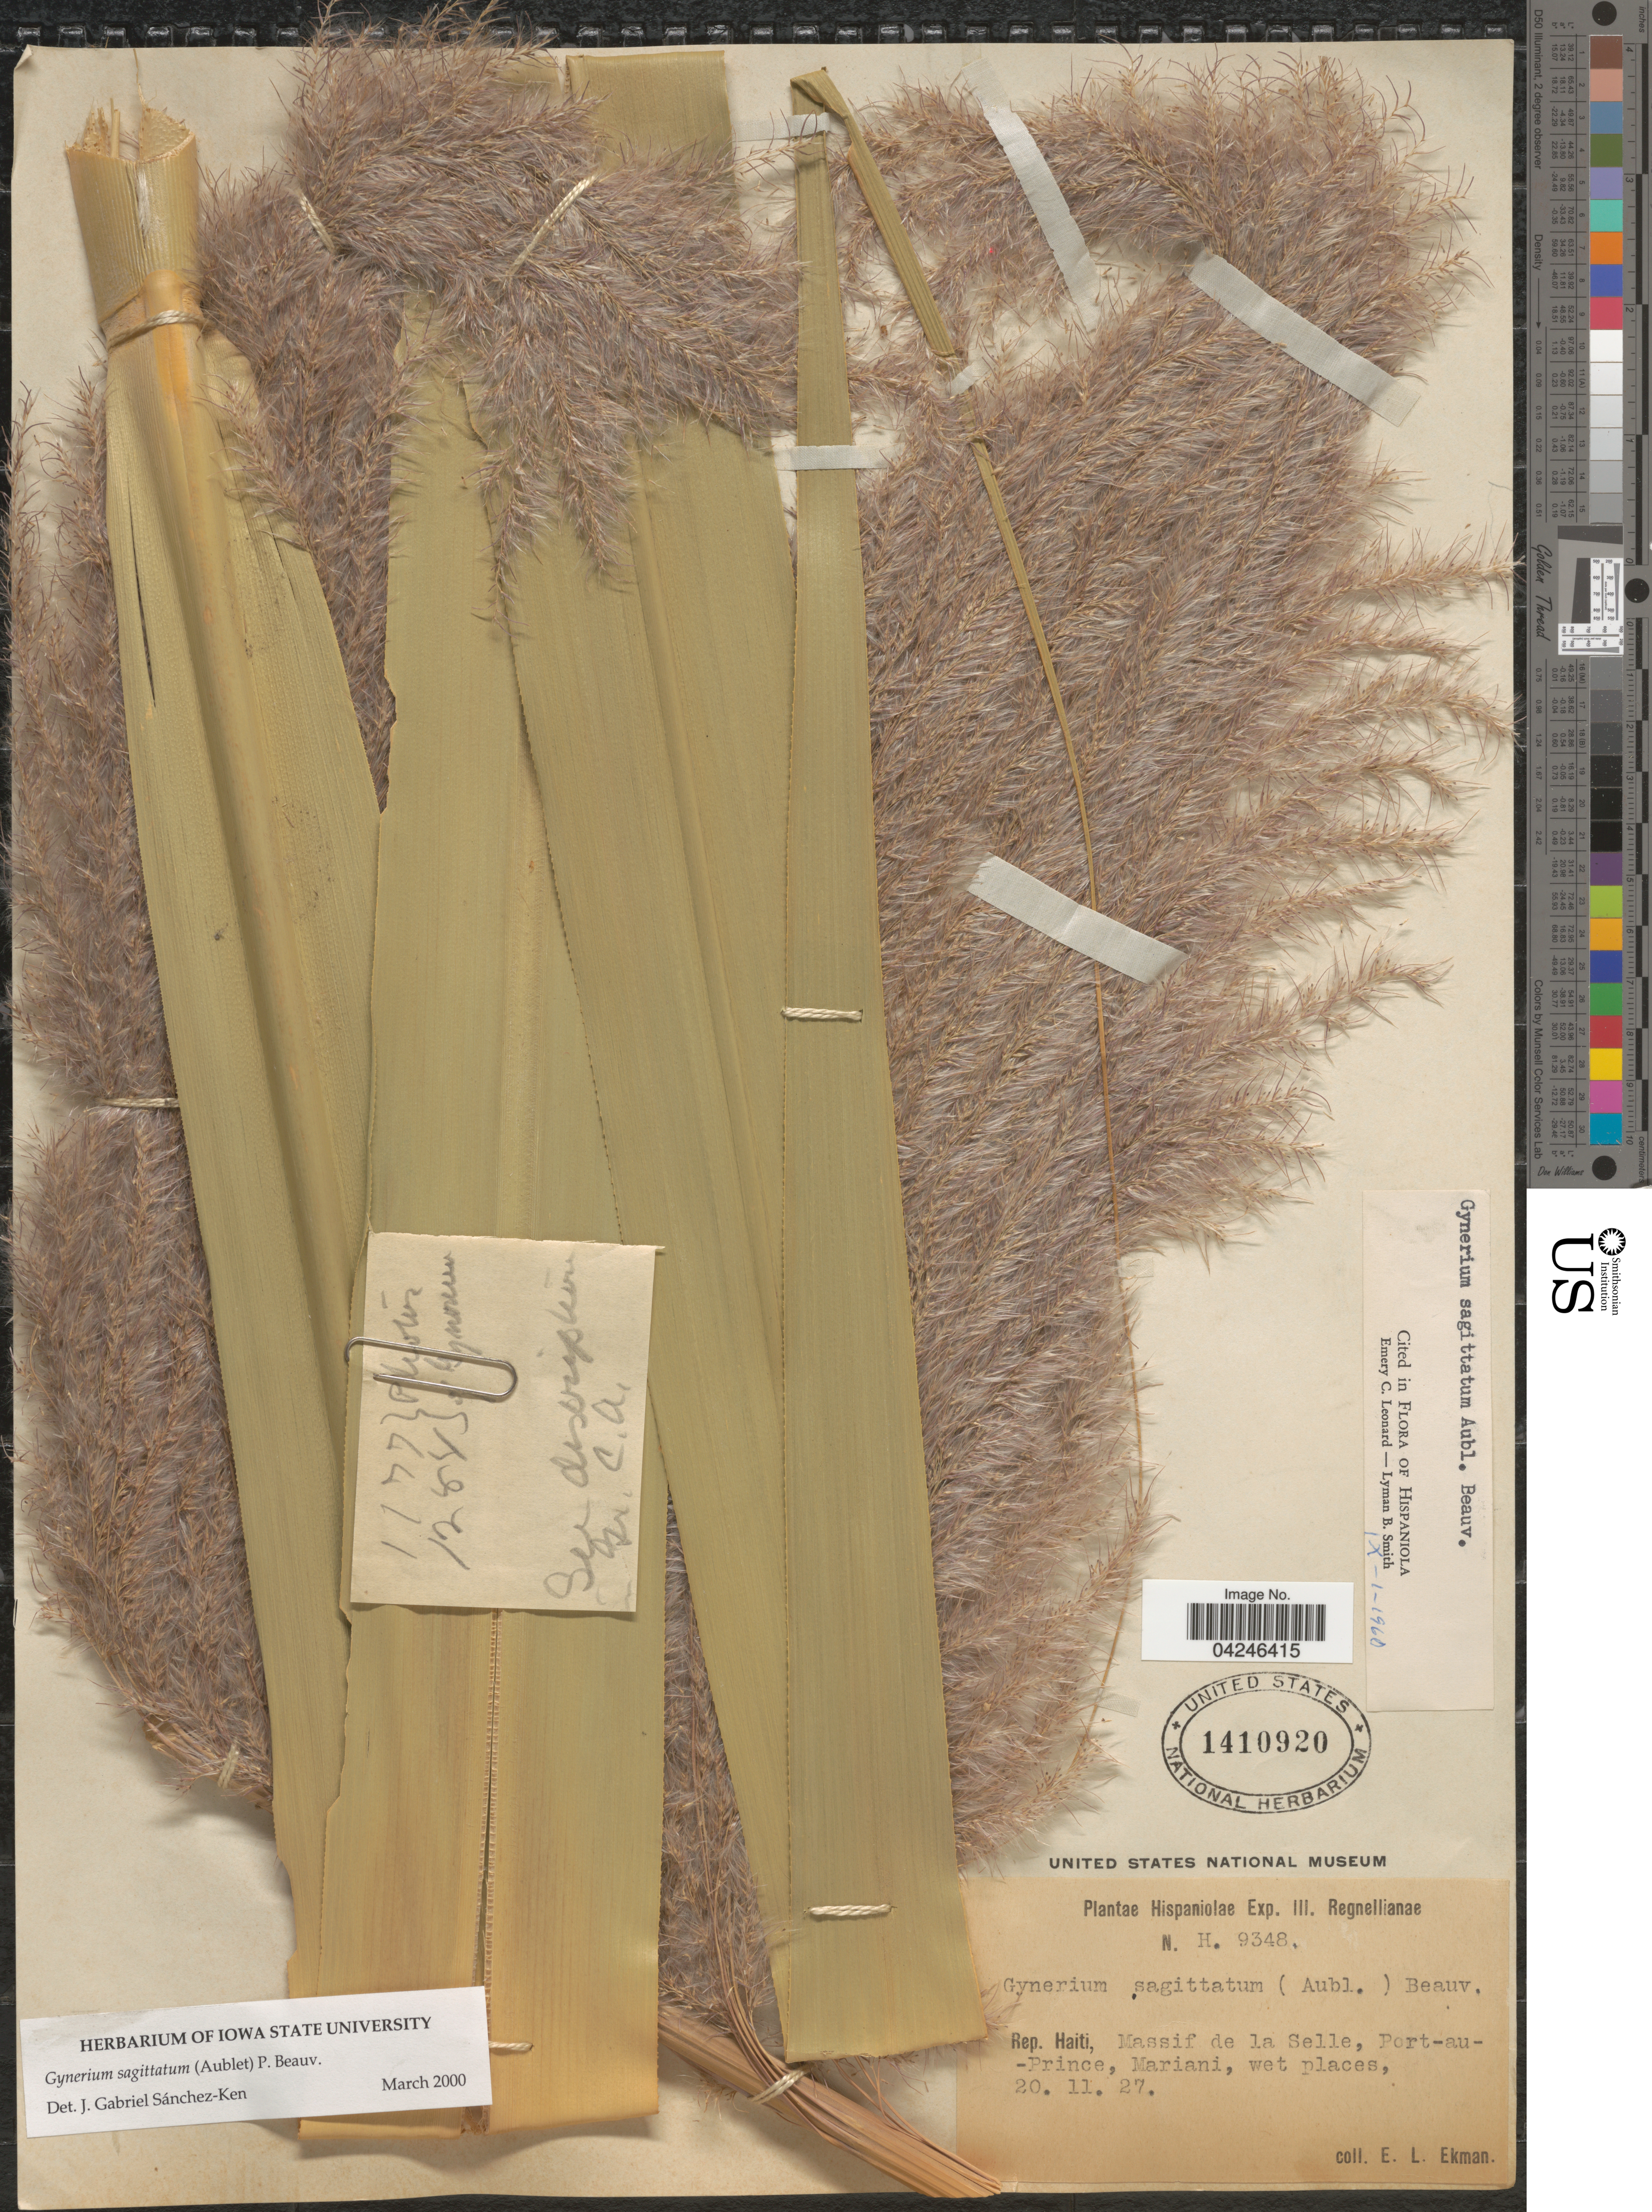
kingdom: Plantae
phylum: Tracheophyta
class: Liliopsida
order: Poales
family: Poaceae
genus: Gynerium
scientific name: Gynerium sagittatum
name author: (Aubl.) P. Beauv.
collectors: E. L. Ekman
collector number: H9348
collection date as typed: Transcribed d/m/y: 20/11/27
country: Haiti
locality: Hispaniolae Exp. III Regnellianae. Rep. Haiti, Massif de la Selle, Port-au-Prince, Mariani, wet places.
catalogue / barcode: US 1410920